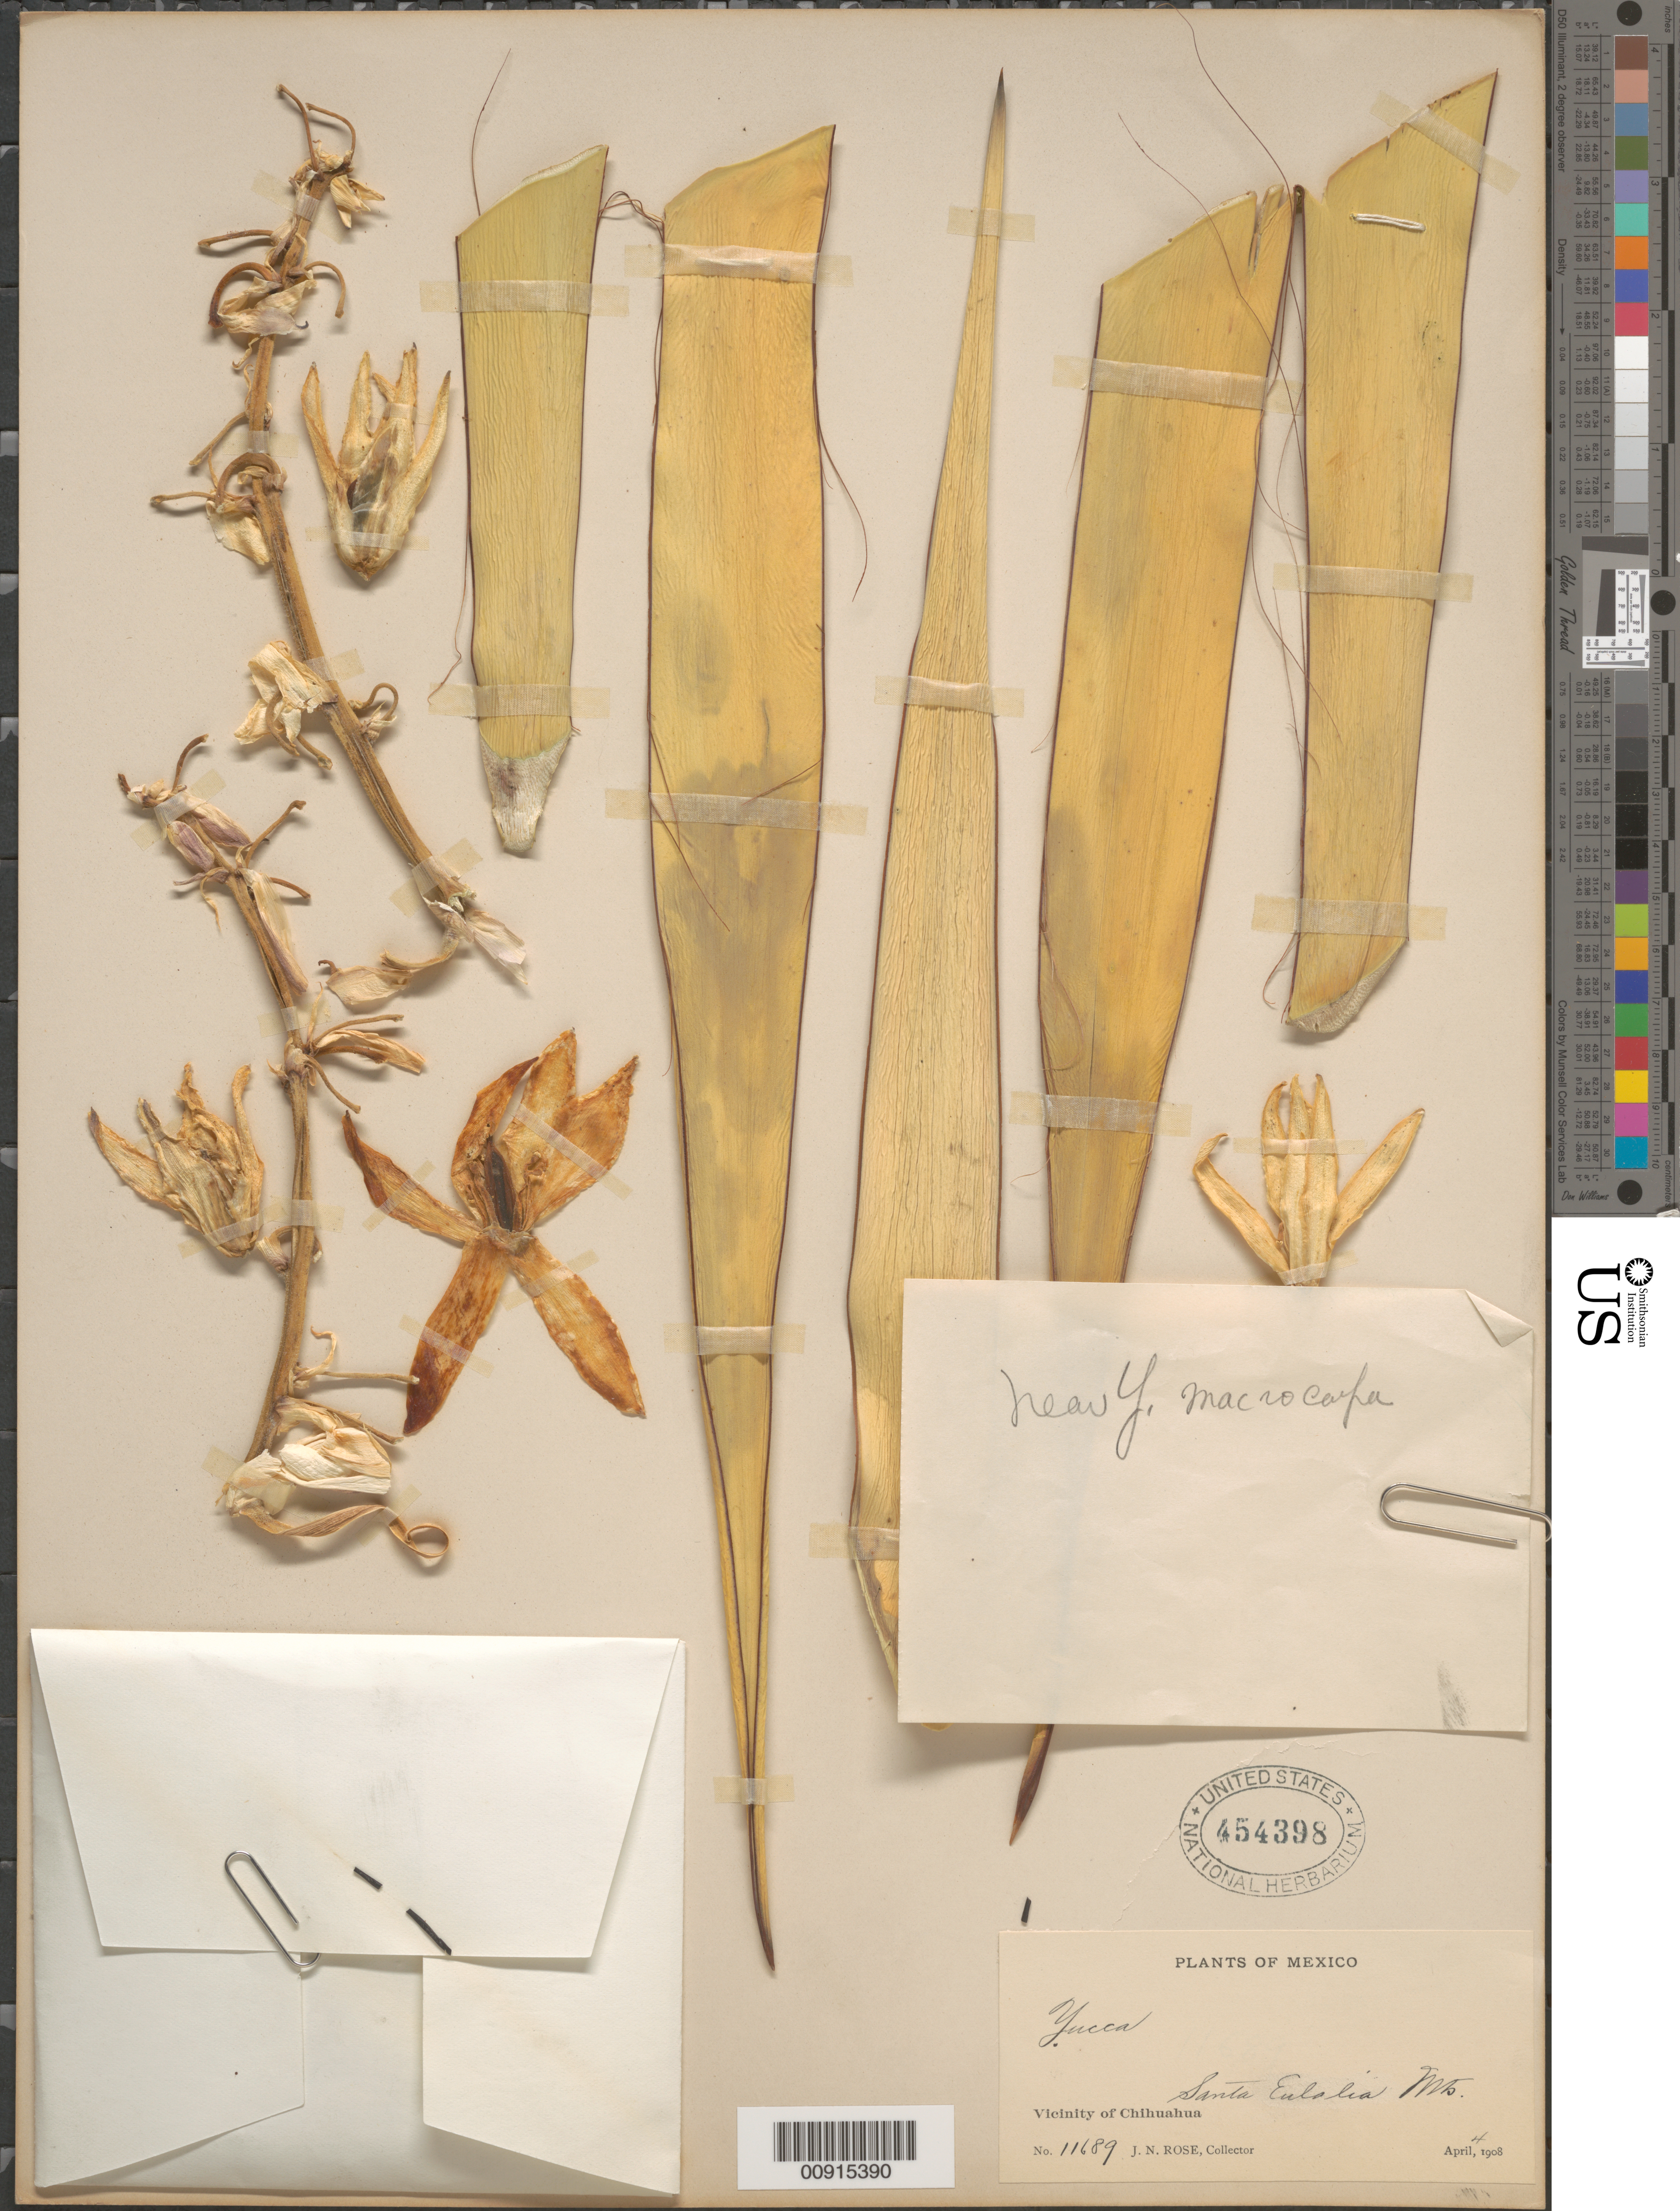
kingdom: Plantae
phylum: Tracheophyta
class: Liliopsida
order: Asparagales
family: Asparagaceae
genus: Yucca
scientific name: Yucca macrocarpa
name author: Engelm.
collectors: J. N. Rose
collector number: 11689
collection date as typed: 04 Apr 1908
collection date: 1908-04-04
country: Mexico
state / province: Chihuahua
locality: Santa Eulalia Mts. Vicinity of Chihuahua.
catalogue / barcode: US 454398